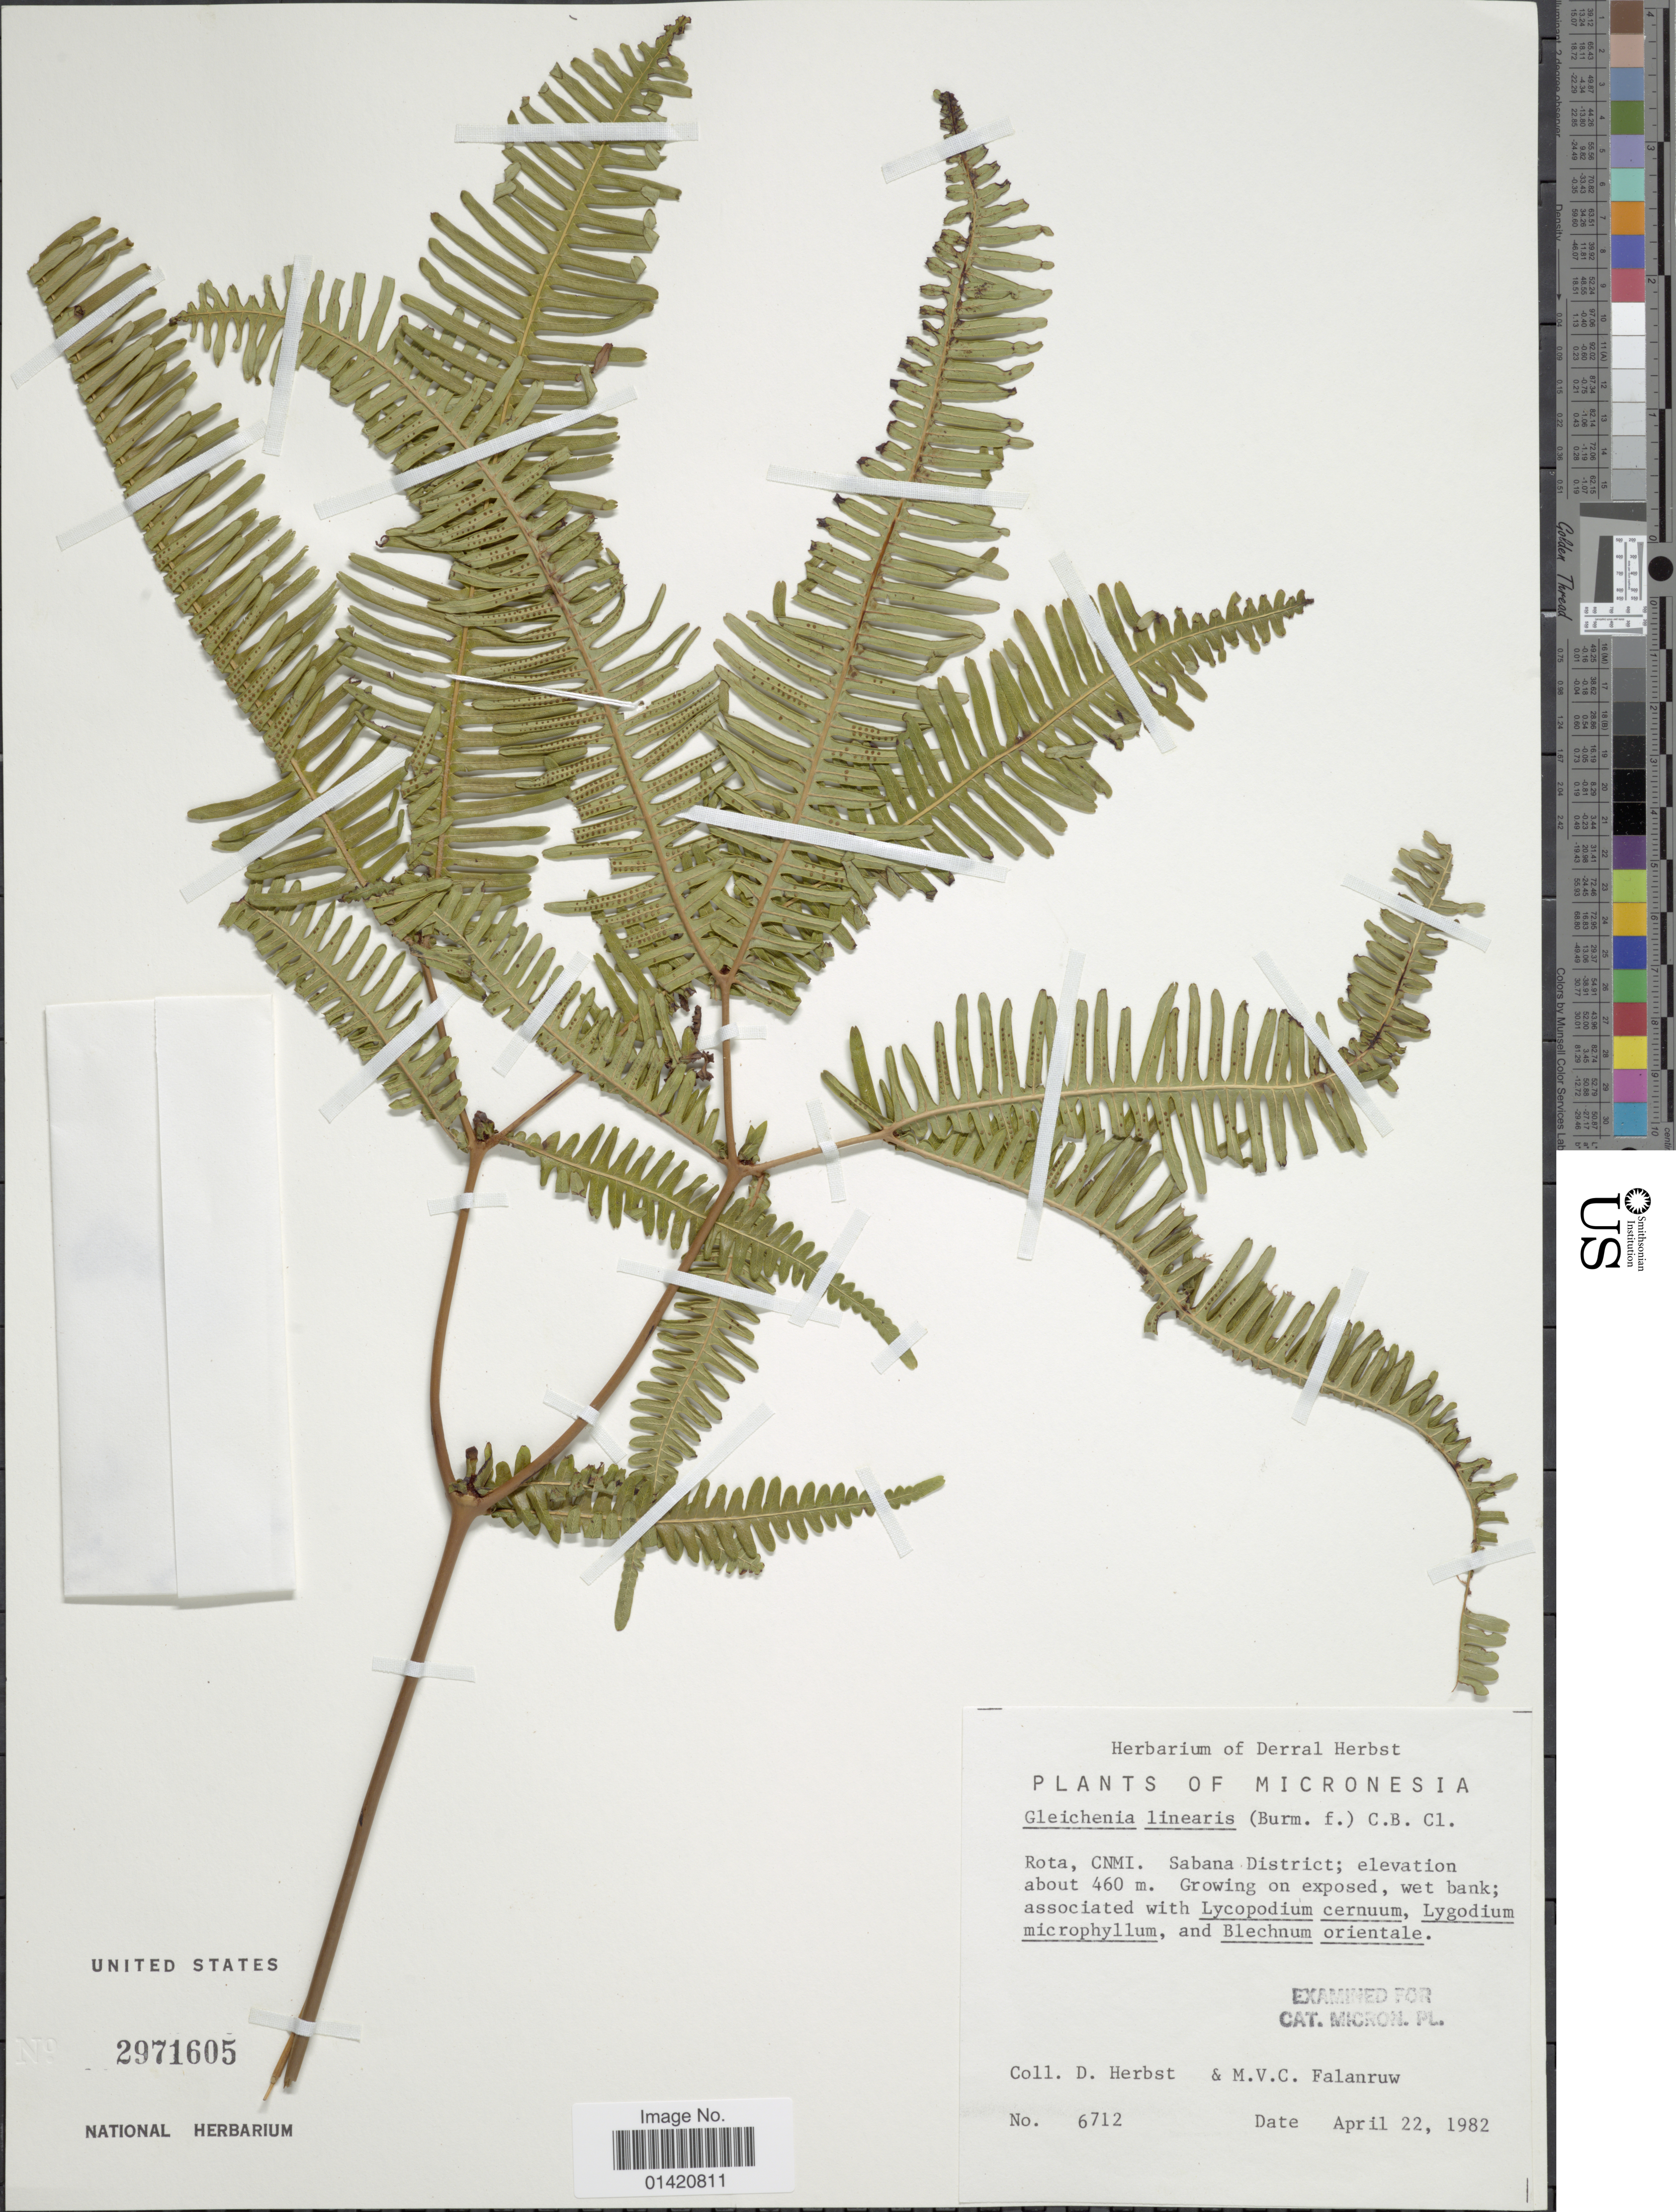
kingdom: Plantae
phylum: Tracheophyta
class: Polypodiopsida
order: Gleicheniales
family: Gleicheniaceae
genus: Dicranopteris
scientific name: Dicranopteris linearis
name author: (Burm. f.) Underw.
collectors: D. Herbst & M. V. Falanruw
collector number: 6712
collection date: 1982-04-22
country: Northern Mariana Islands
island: Rota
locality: Rota, CNMI. Sabana District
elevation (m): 460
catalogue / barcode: US 2971605